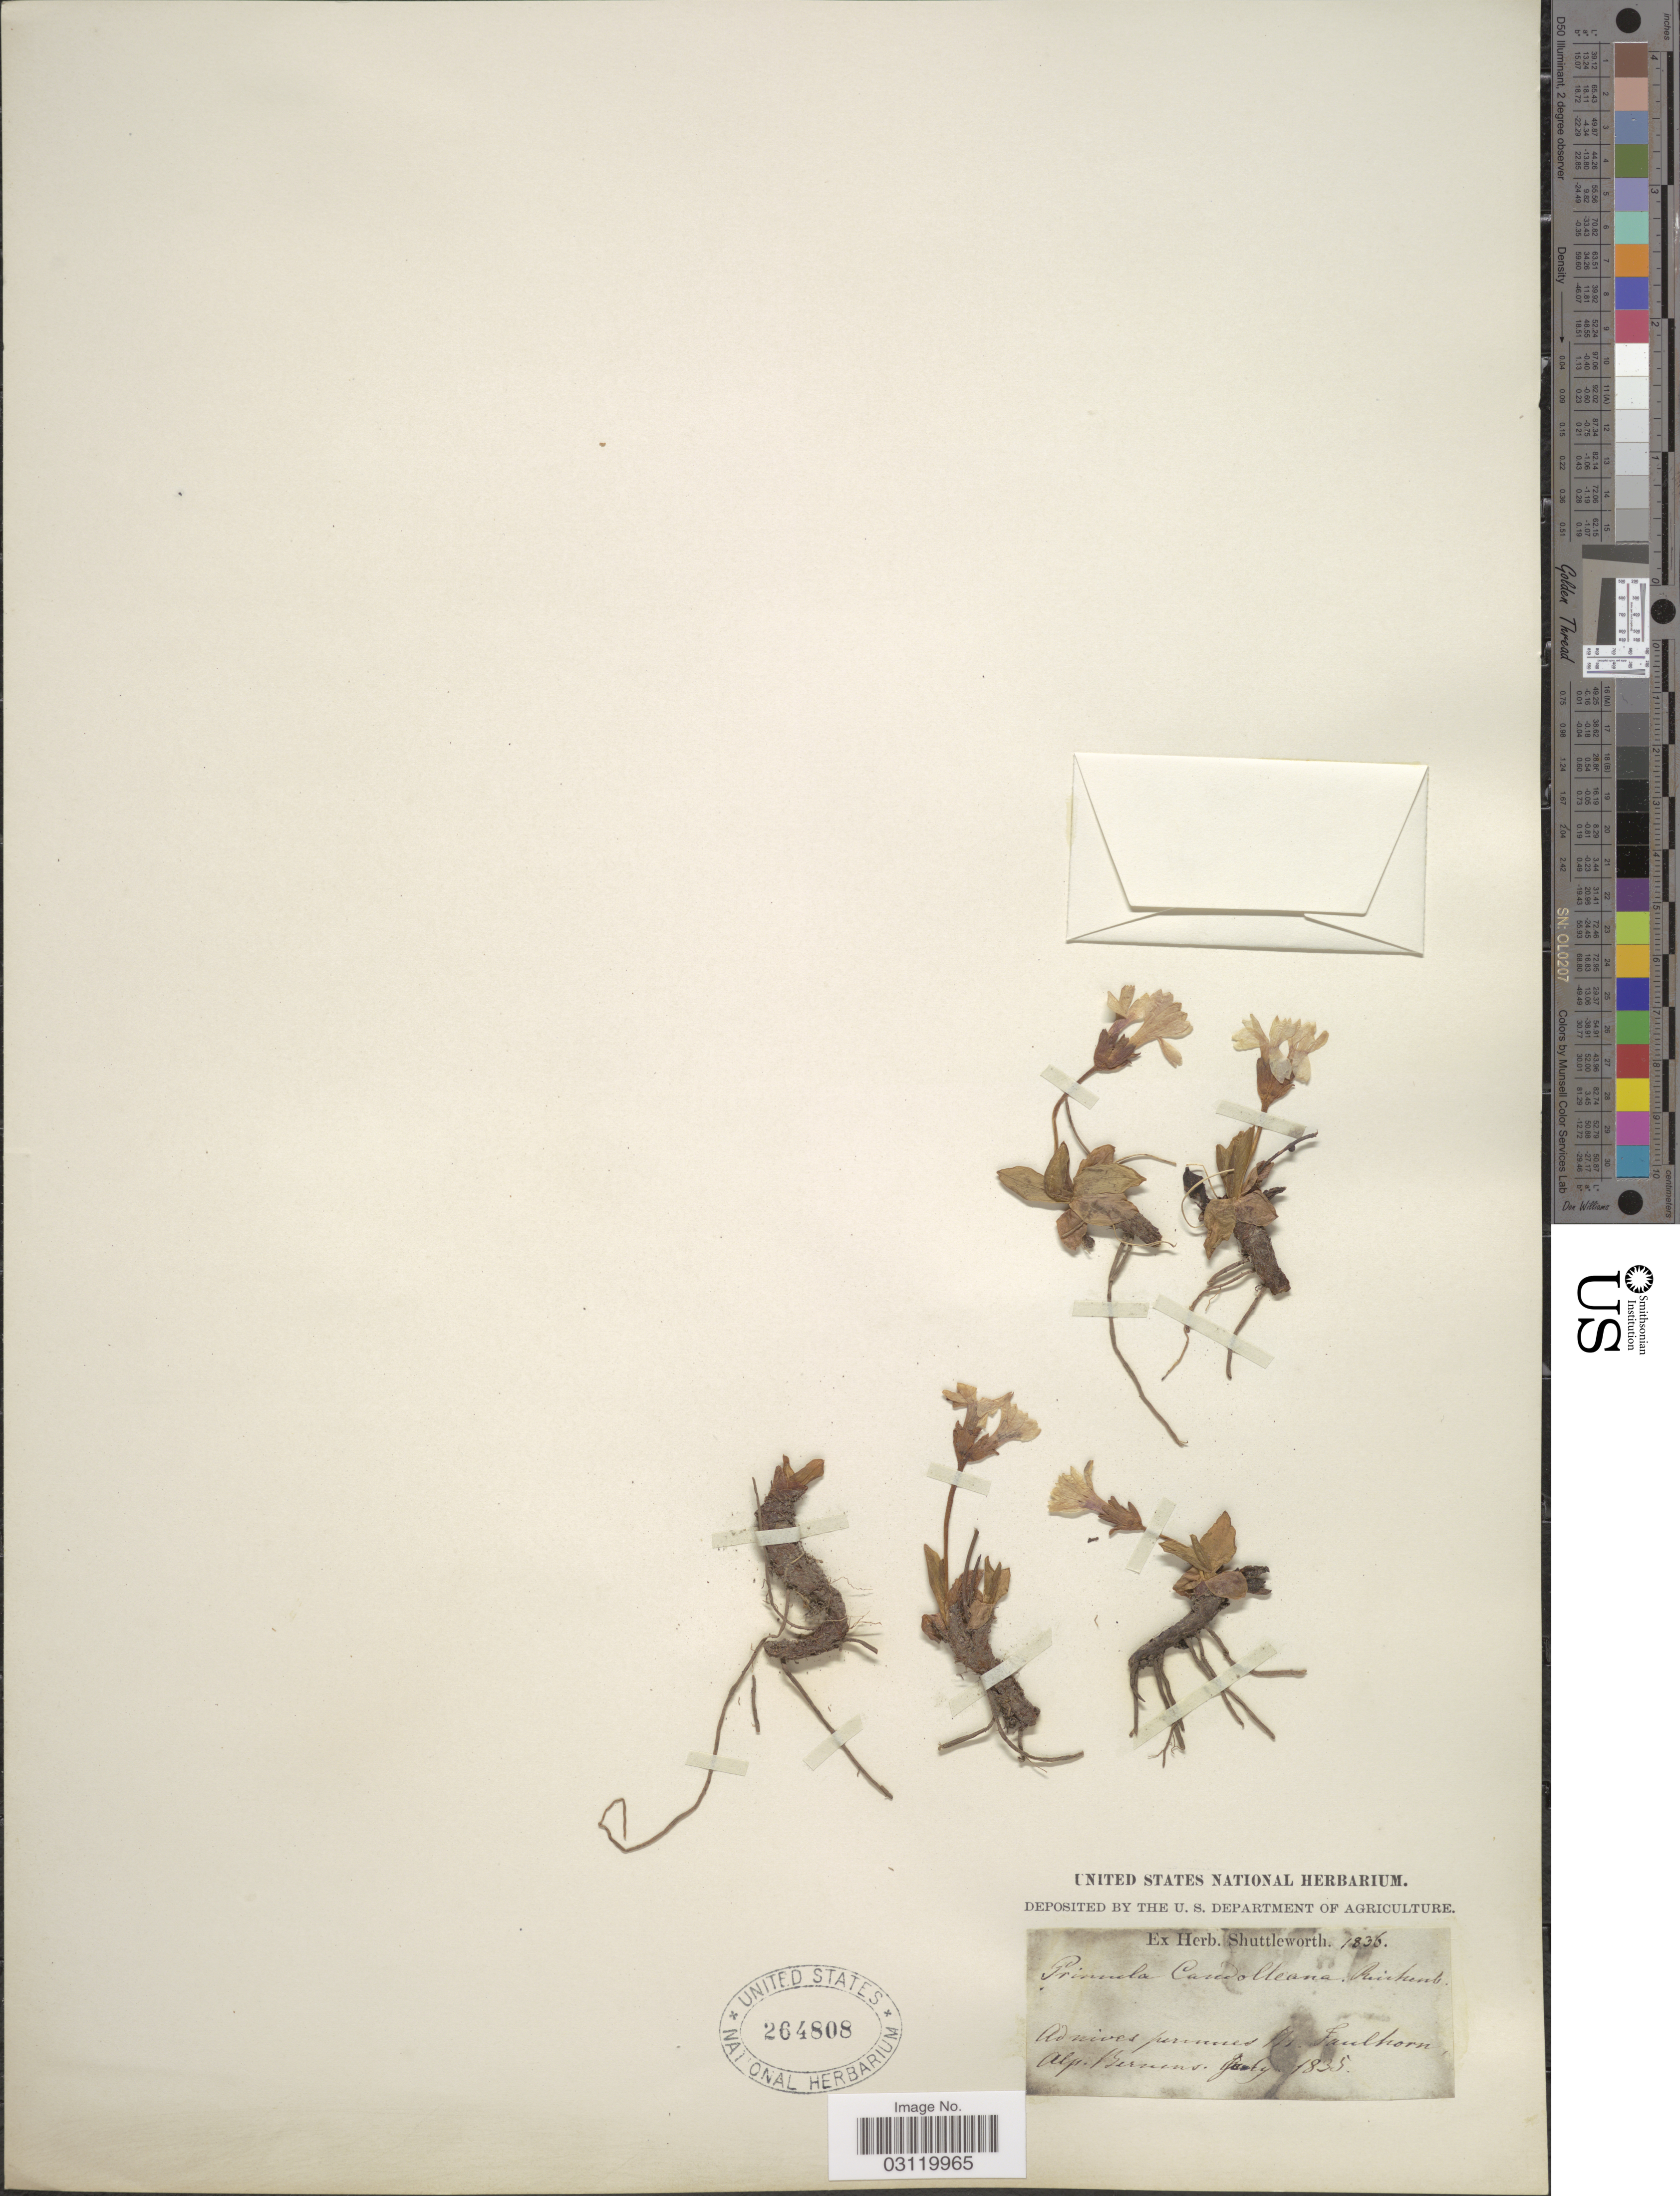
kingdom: Plantae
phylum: Tracheophyta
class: Magnoliopsida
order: Ericales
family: Primulaceae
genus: Primula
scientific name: Primula candolleana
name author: Rchb.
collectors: Ex herb. Shuttleworth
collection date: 1835-07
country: Switzerland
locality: Ad nives permes M. Faulhorn Alp. Bernens.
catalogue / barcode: US 264808